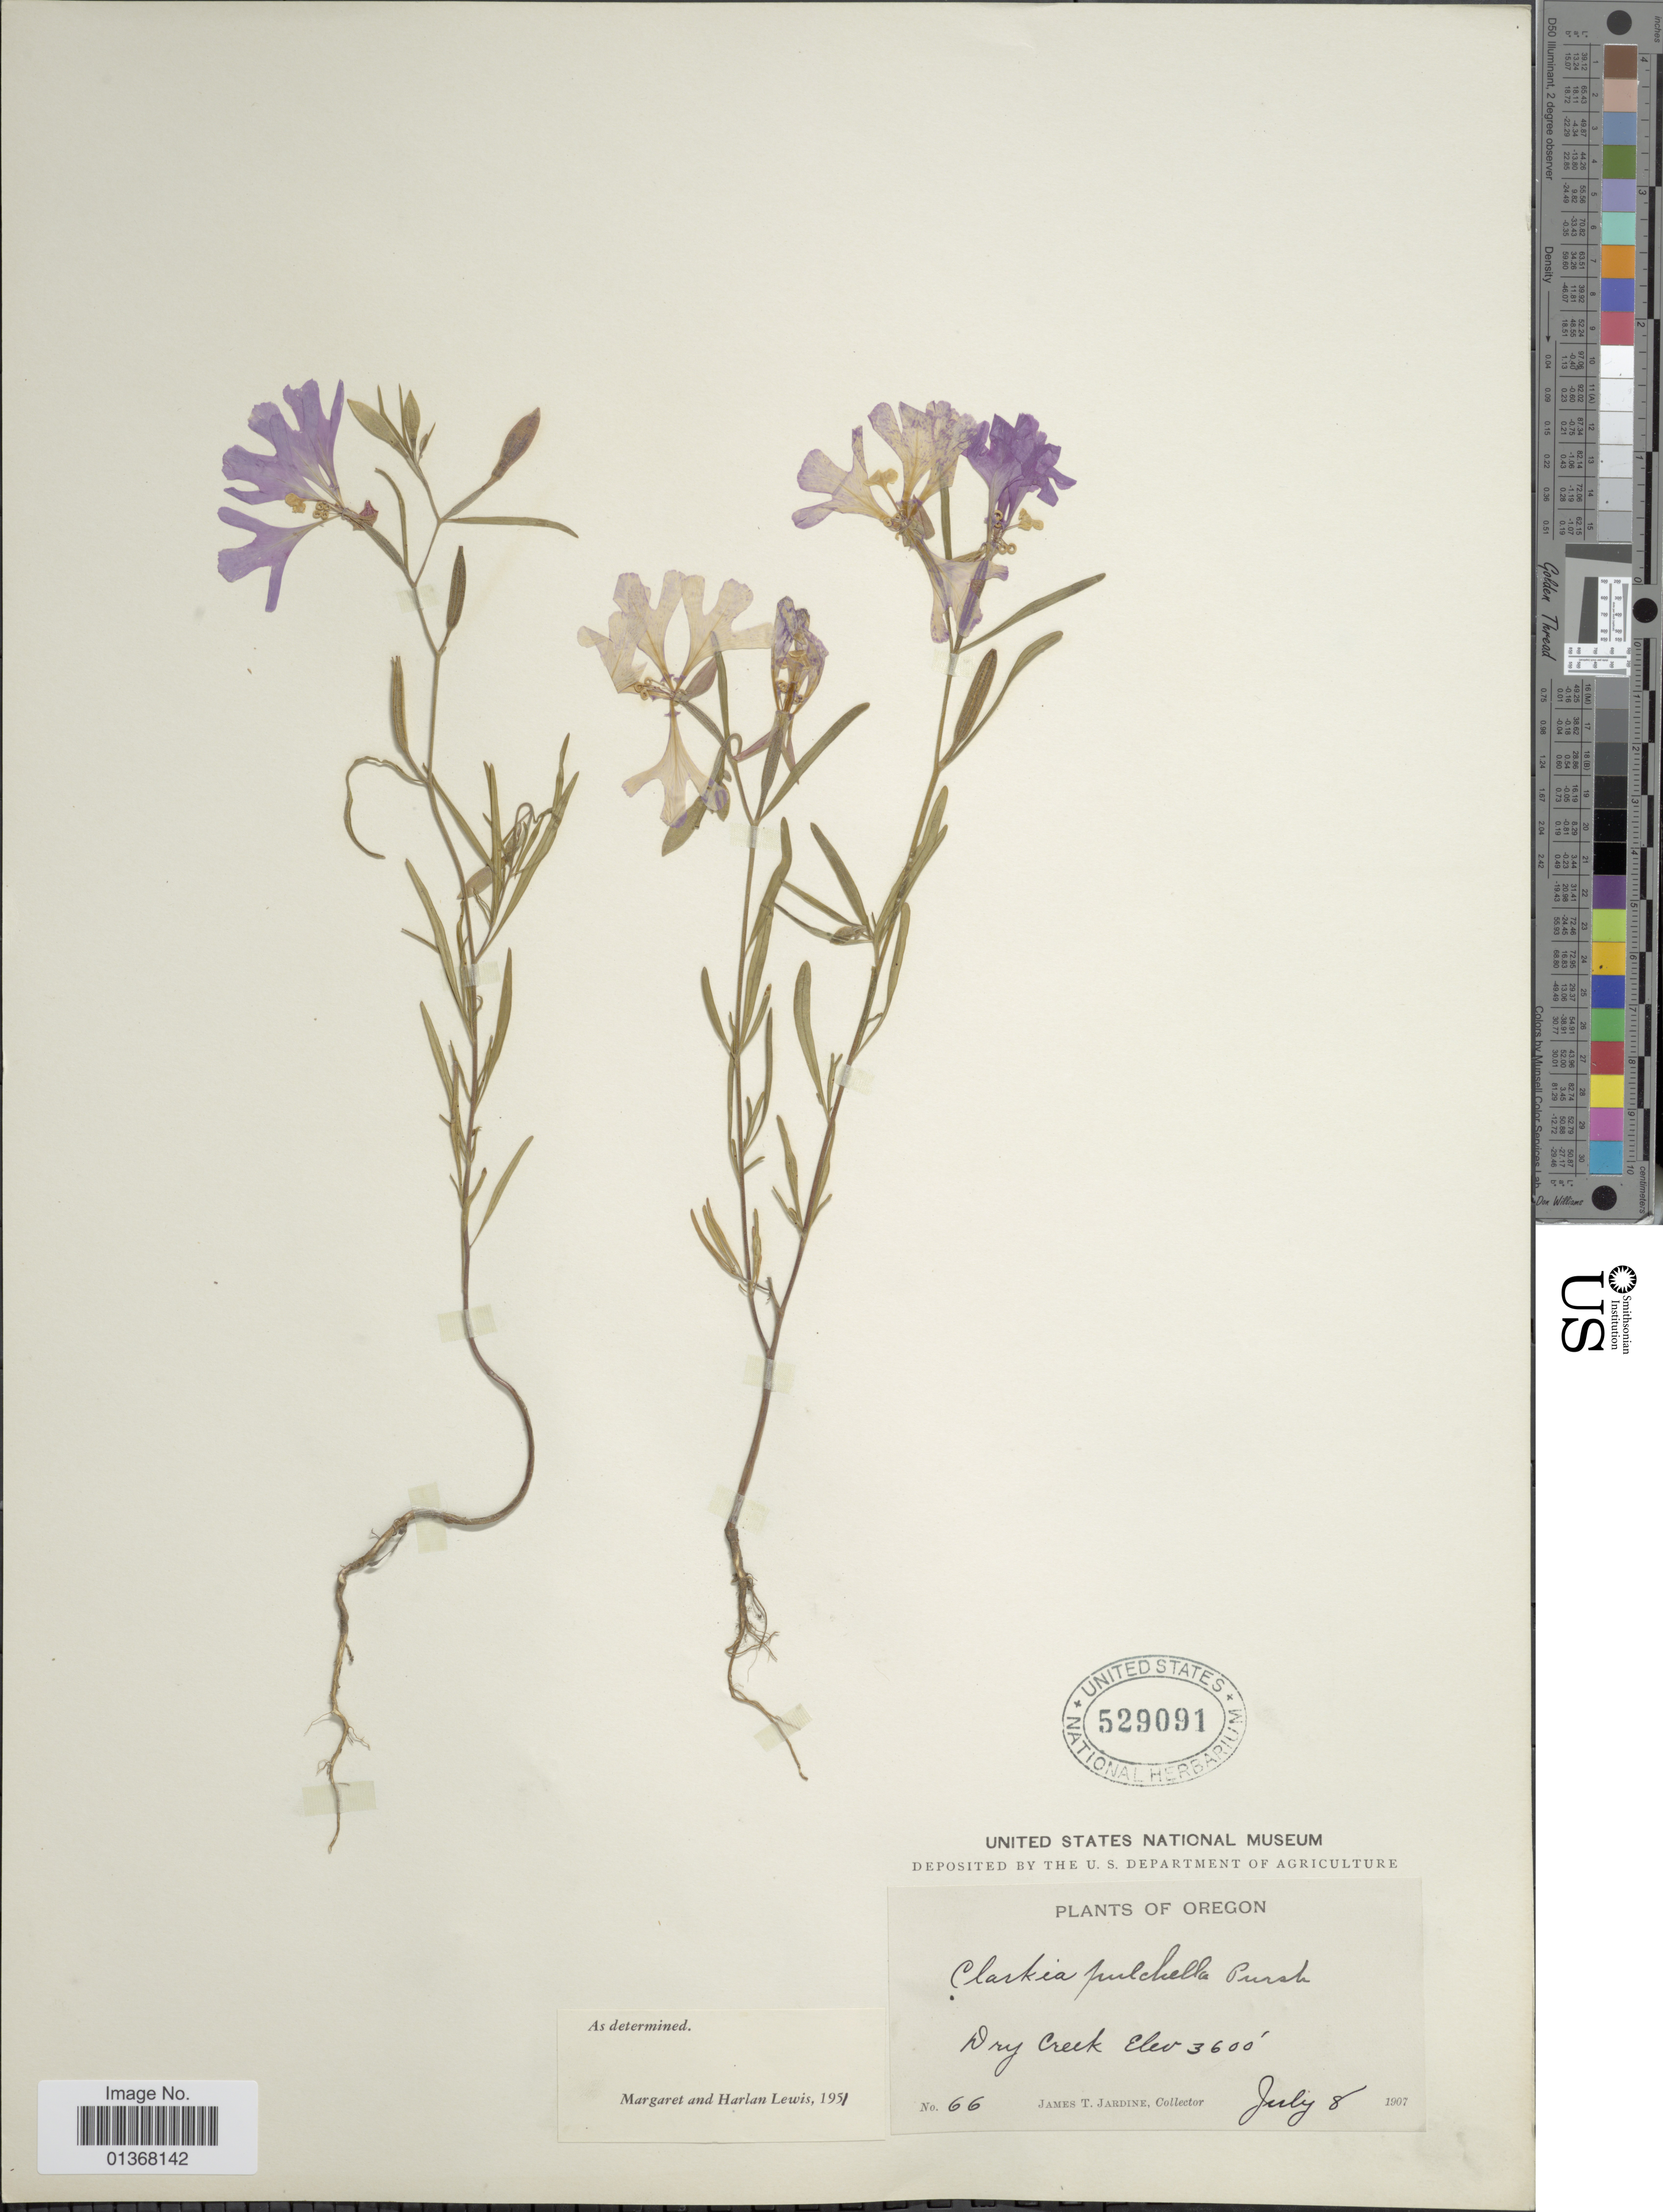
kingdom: Plantae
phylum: Tracheophyta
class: Magnoliopsida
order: Myrtales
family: Onagraceae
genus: Clarkia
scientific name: Clarkia pulchella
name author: Pursh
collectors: J. T. Jardine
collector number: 66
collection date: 1907-07-08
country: United States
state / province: Oregon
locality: Dry Creek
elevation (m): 1097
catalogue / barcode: US 529091